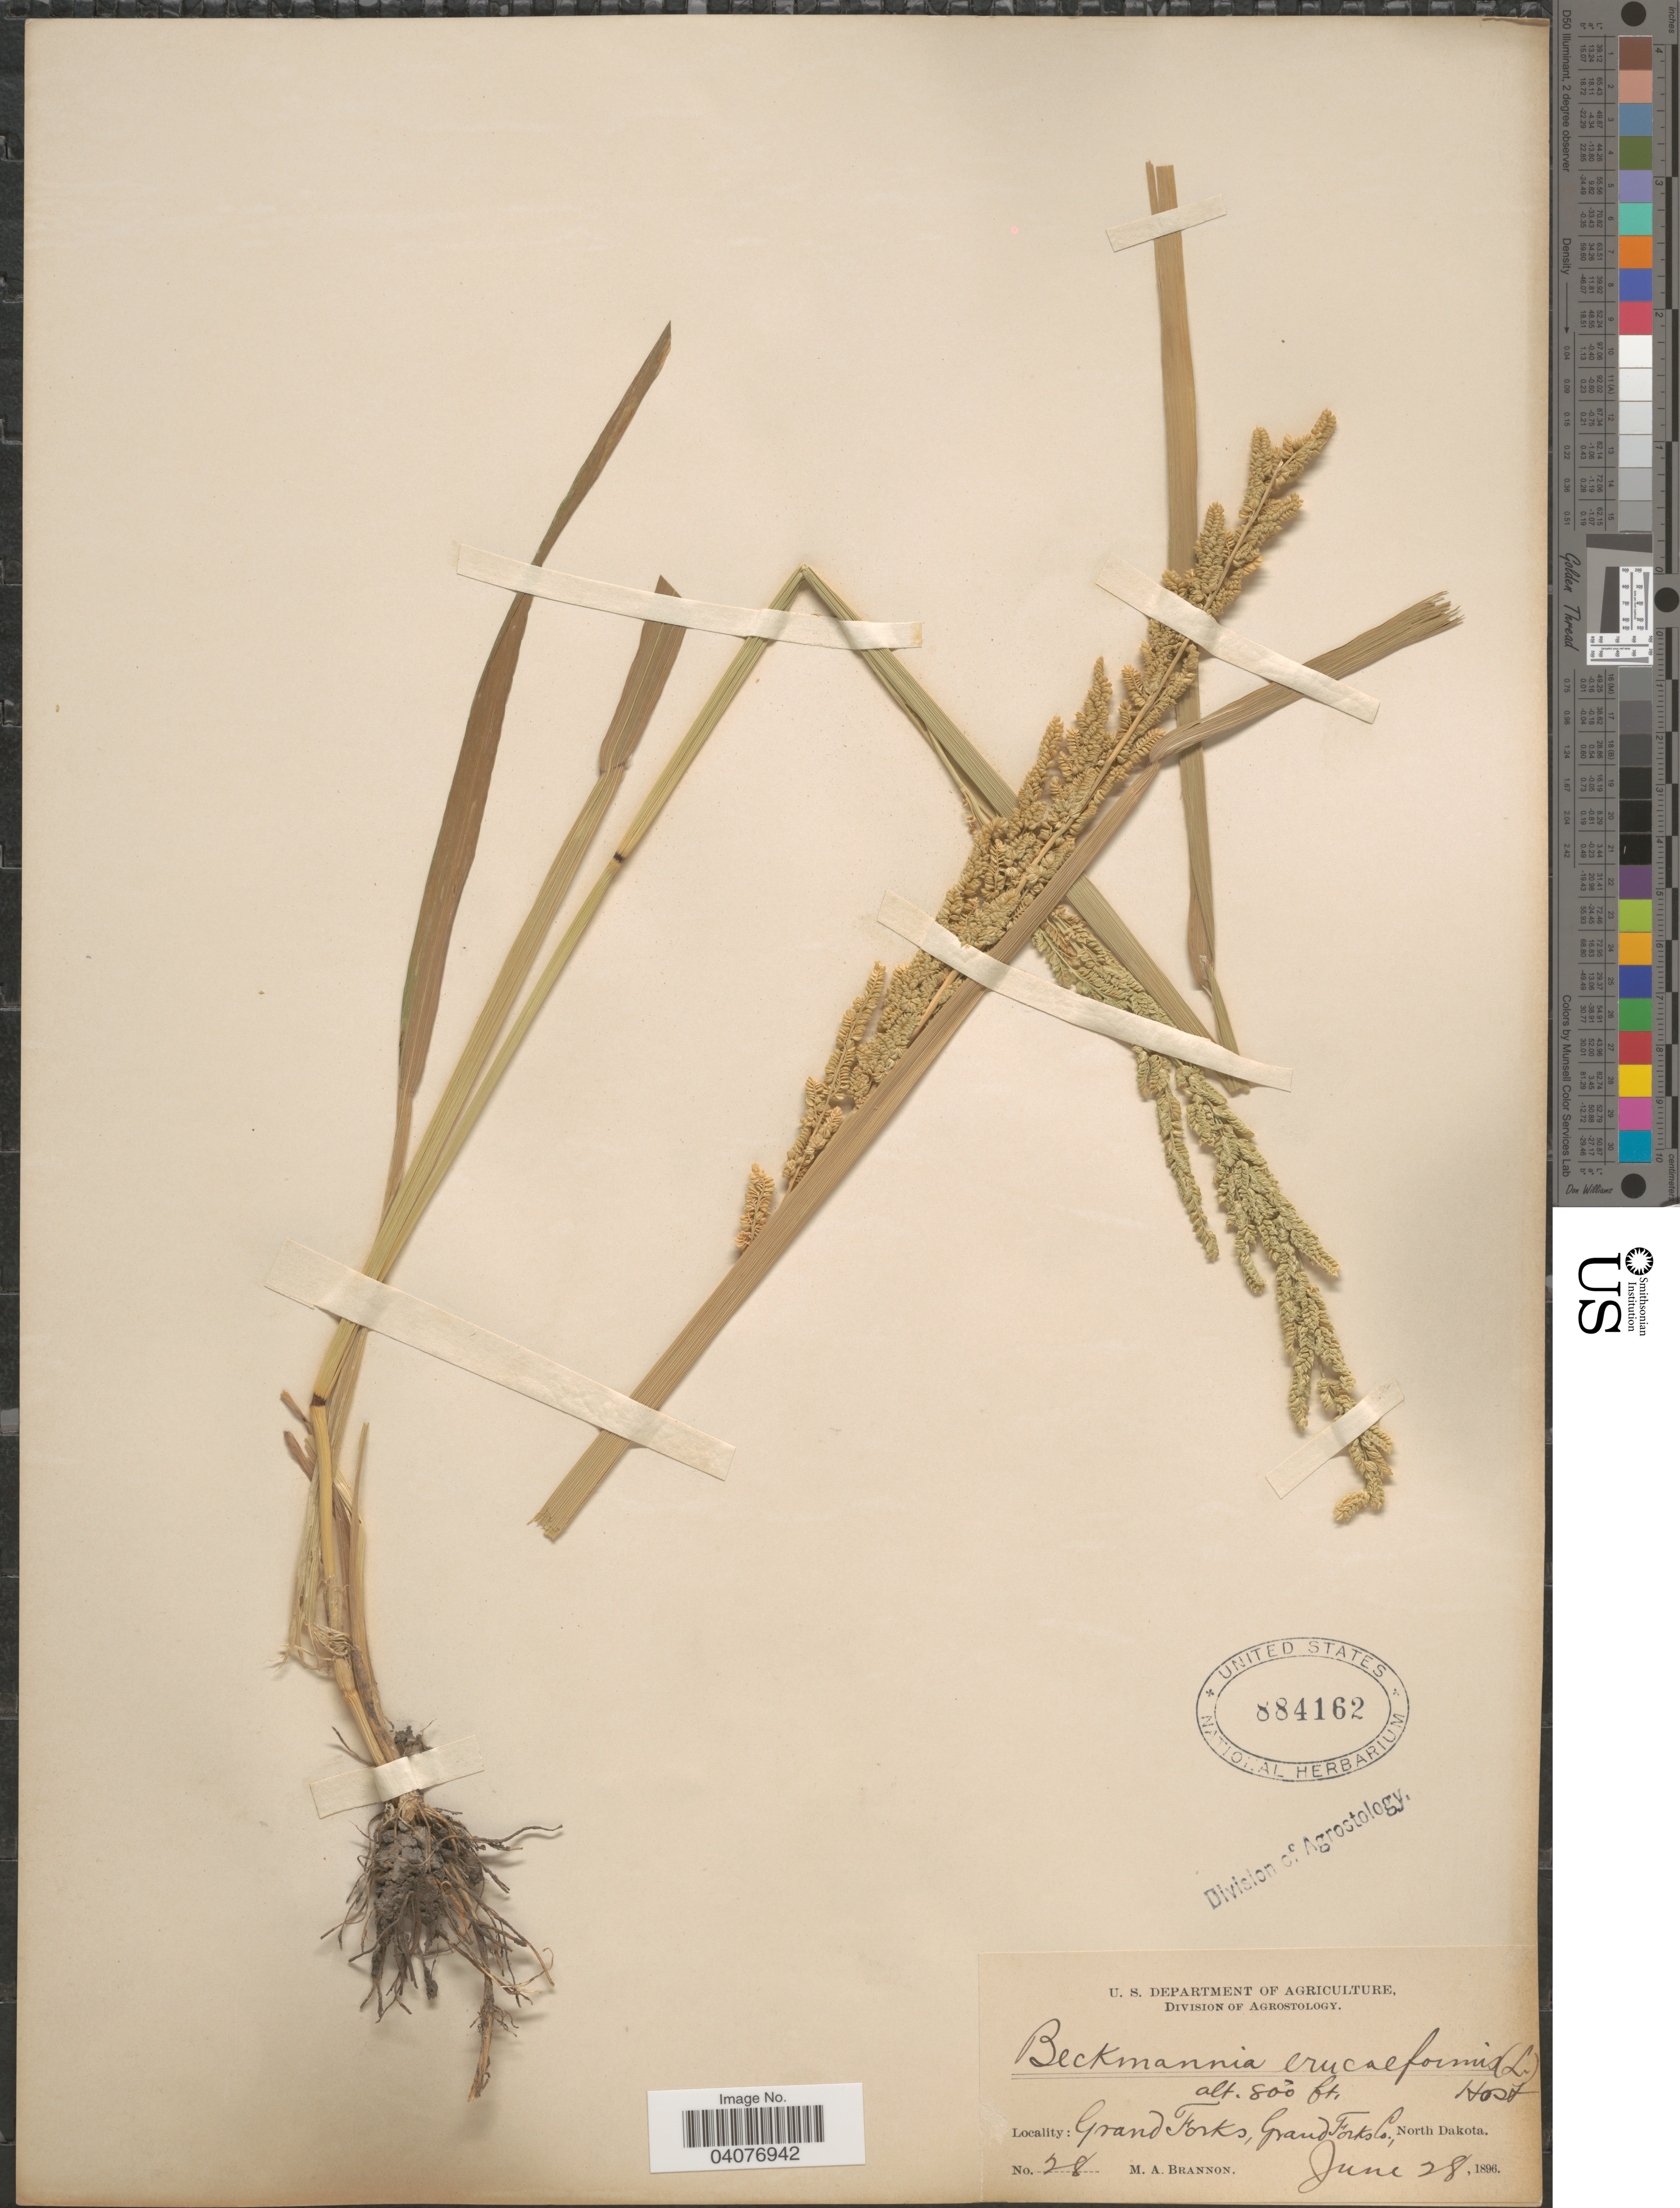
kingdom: Plantae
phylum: Tracheophyta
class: Liliopsida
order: Poales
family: Poaceae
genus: Beckmannia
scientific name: Beckmannia syzigachne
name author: (Steud.) Fernald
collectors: M. Brannon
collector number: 28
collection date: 1896-06-28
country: United States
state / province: North Dakota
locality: Grand Forks, Grand Forks Co.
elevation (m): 244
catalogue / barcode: US 884162